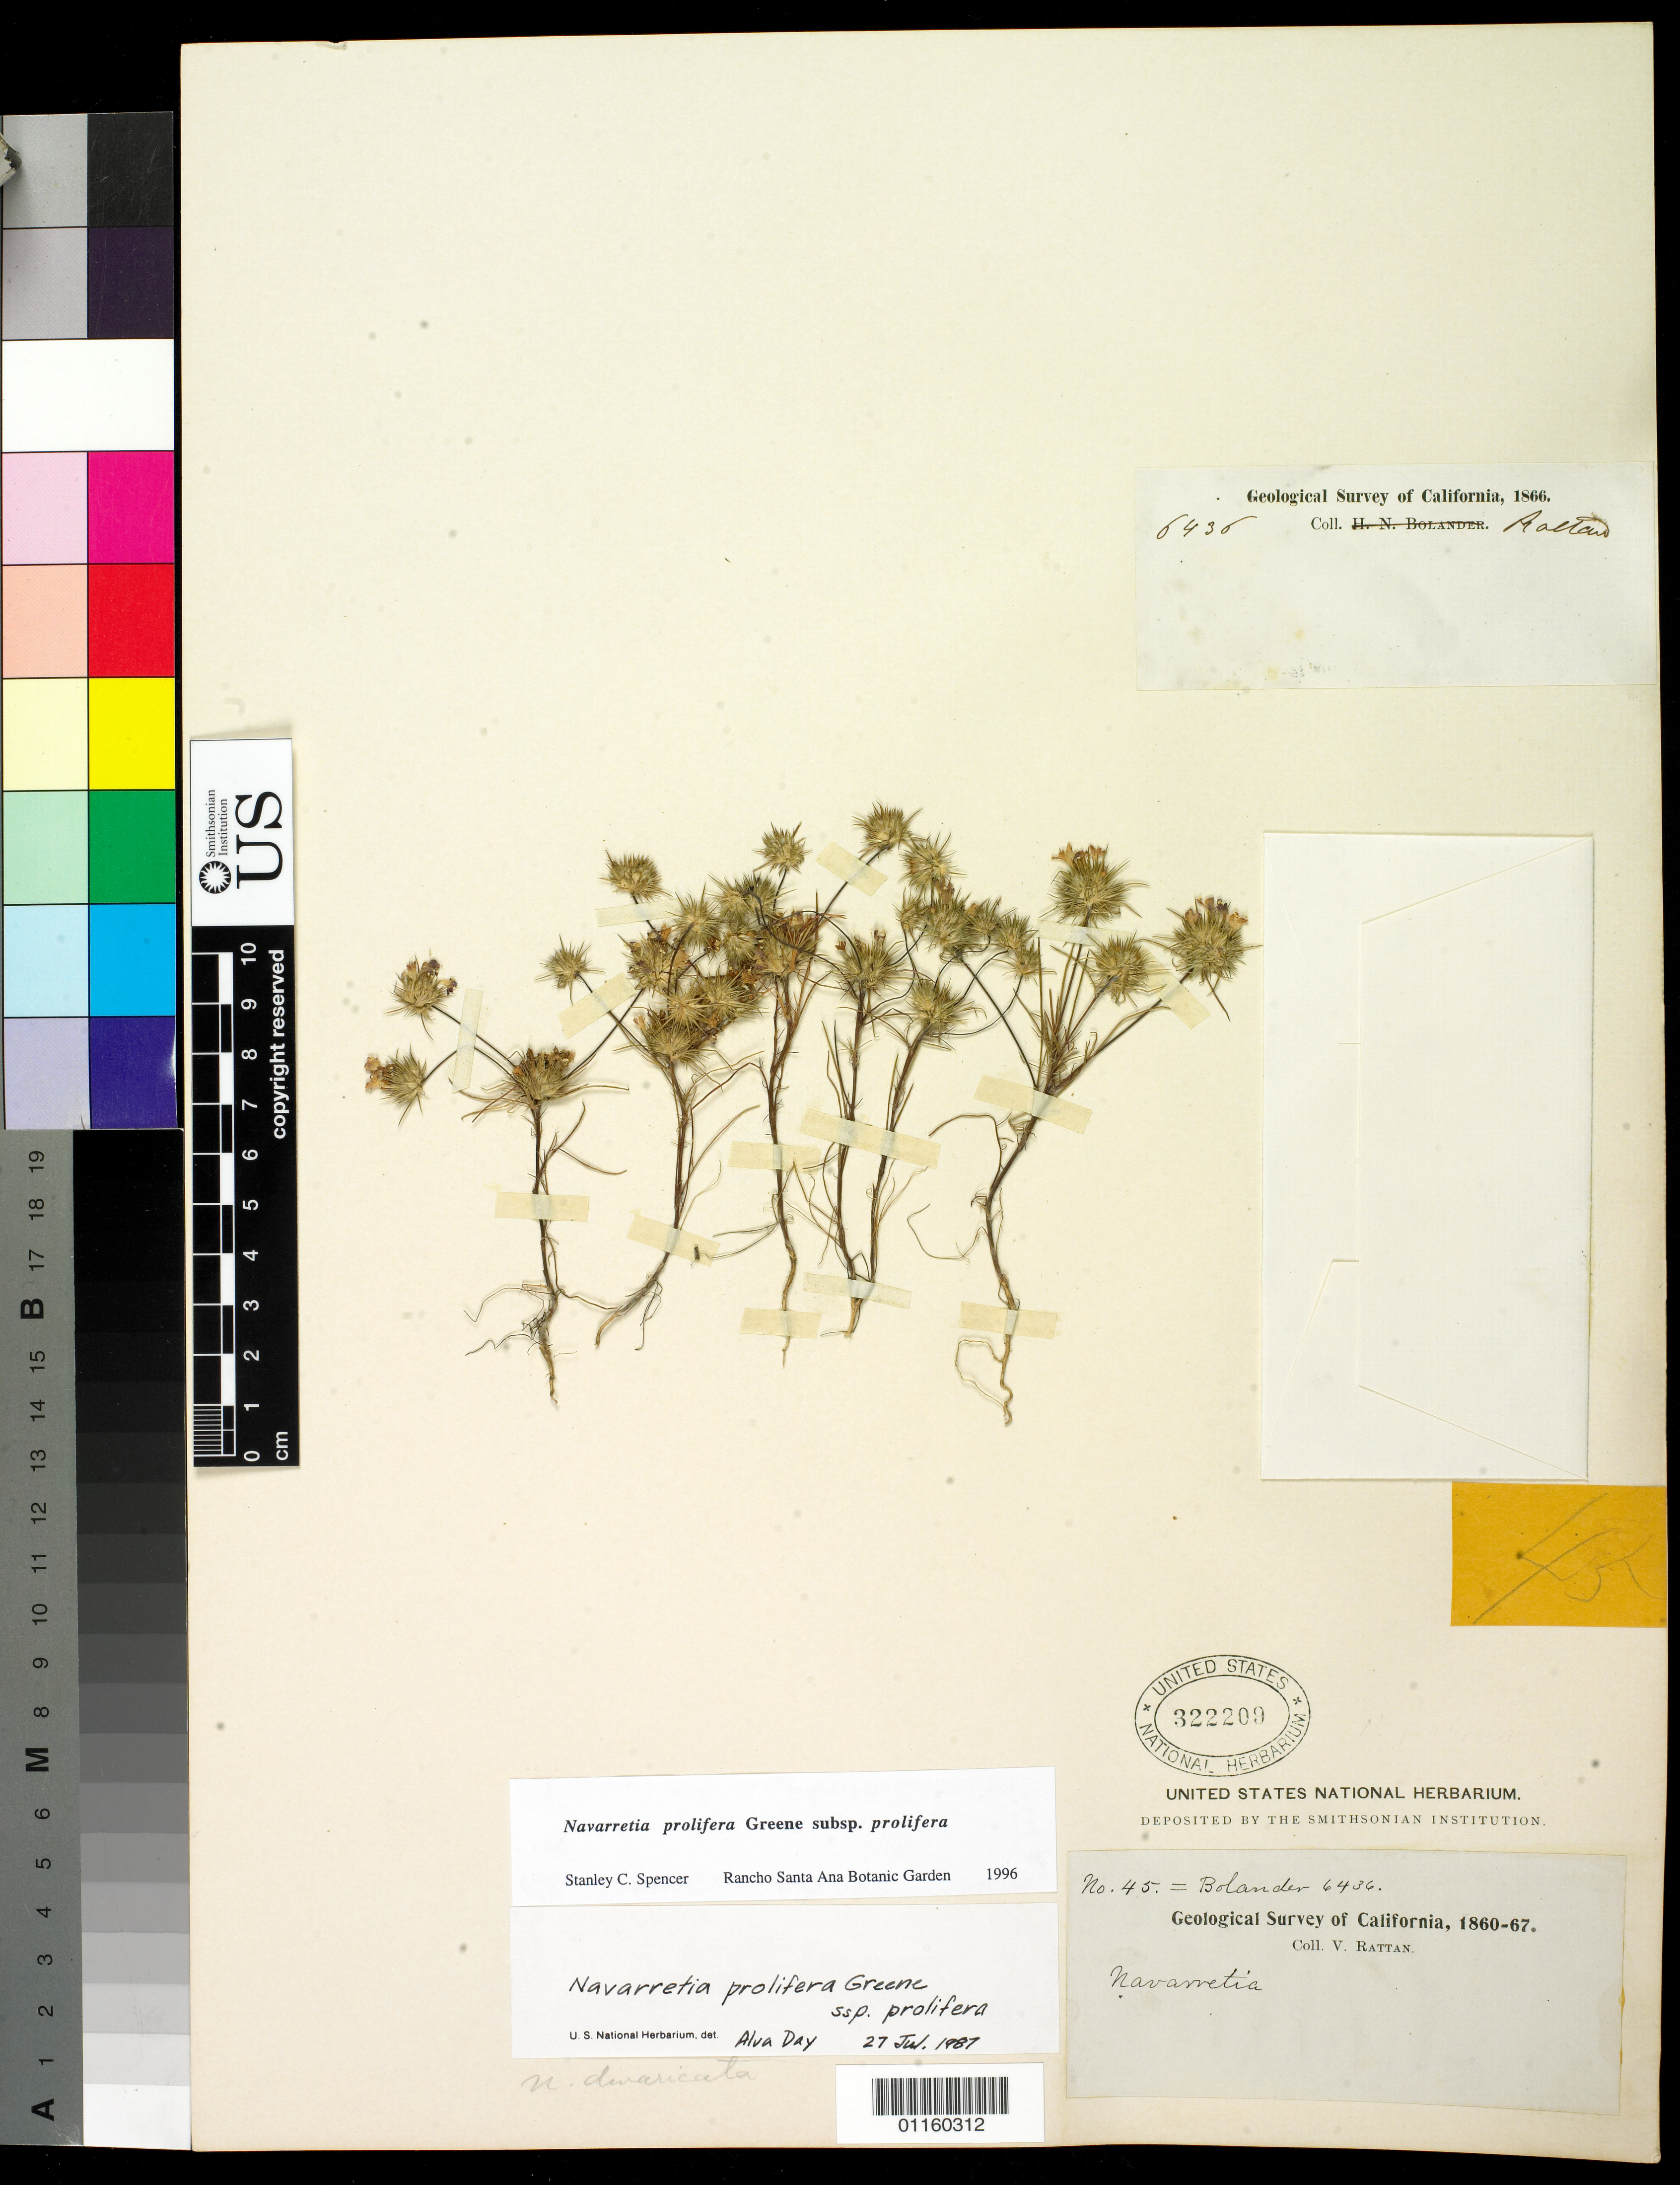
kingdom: Plantae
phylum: Tracheophyta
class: Magnoliopsida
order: Ericales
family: Polemoniaceae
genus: Navarretia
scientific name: Navarretia prolifera subsp. prolifera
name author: Greene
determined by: Spencer, S. C.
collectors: V. Rattan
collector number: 45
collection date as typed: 1860 to -- --- 1867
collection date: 1860/1867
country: United States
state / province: California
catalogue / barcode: US 322209